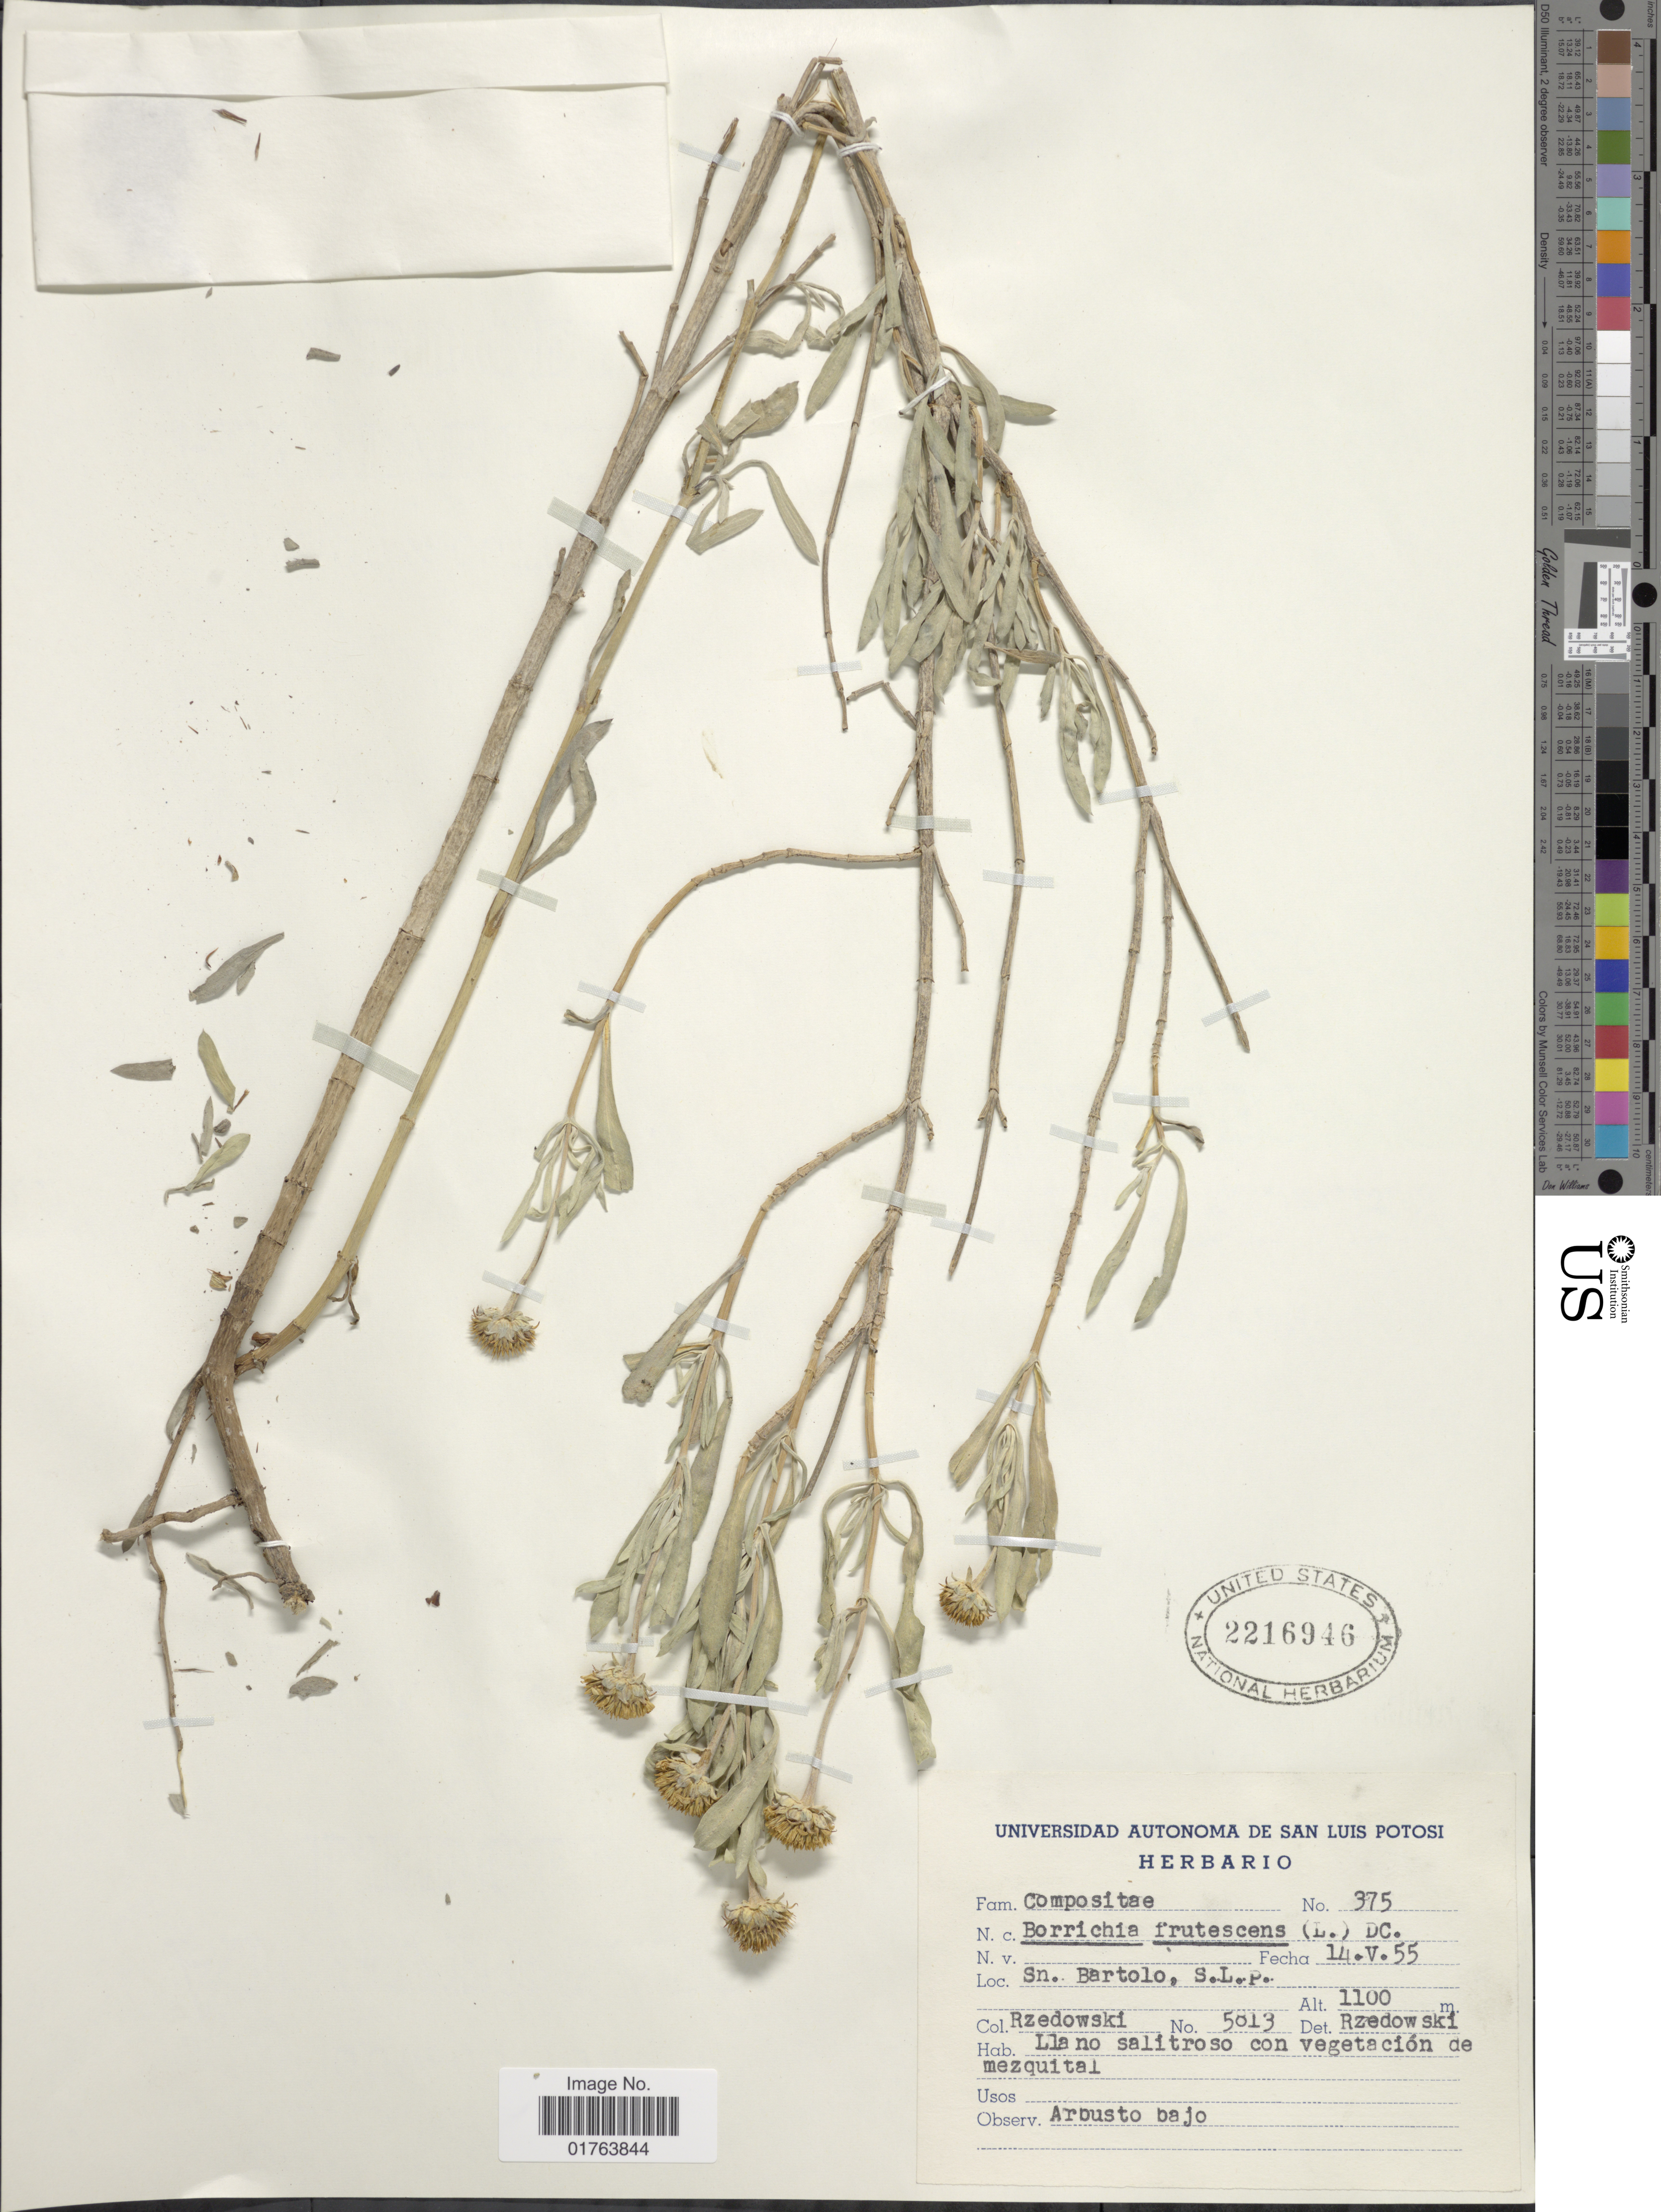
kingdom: Plantae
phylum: Tracheophyta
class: Magnoliopsida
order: Asterales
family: Asteraceae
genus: Borrichia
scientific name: Borrichia frutescens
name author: (L.) DC.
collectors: Rzedowski, --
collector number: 5013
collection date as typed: Transcribed d/m/y: 14/5/55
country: Mexico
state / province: San Luis Potosí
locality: Sn. Bartolo, S. L. P.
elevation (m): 1100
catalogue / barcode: US 2216946